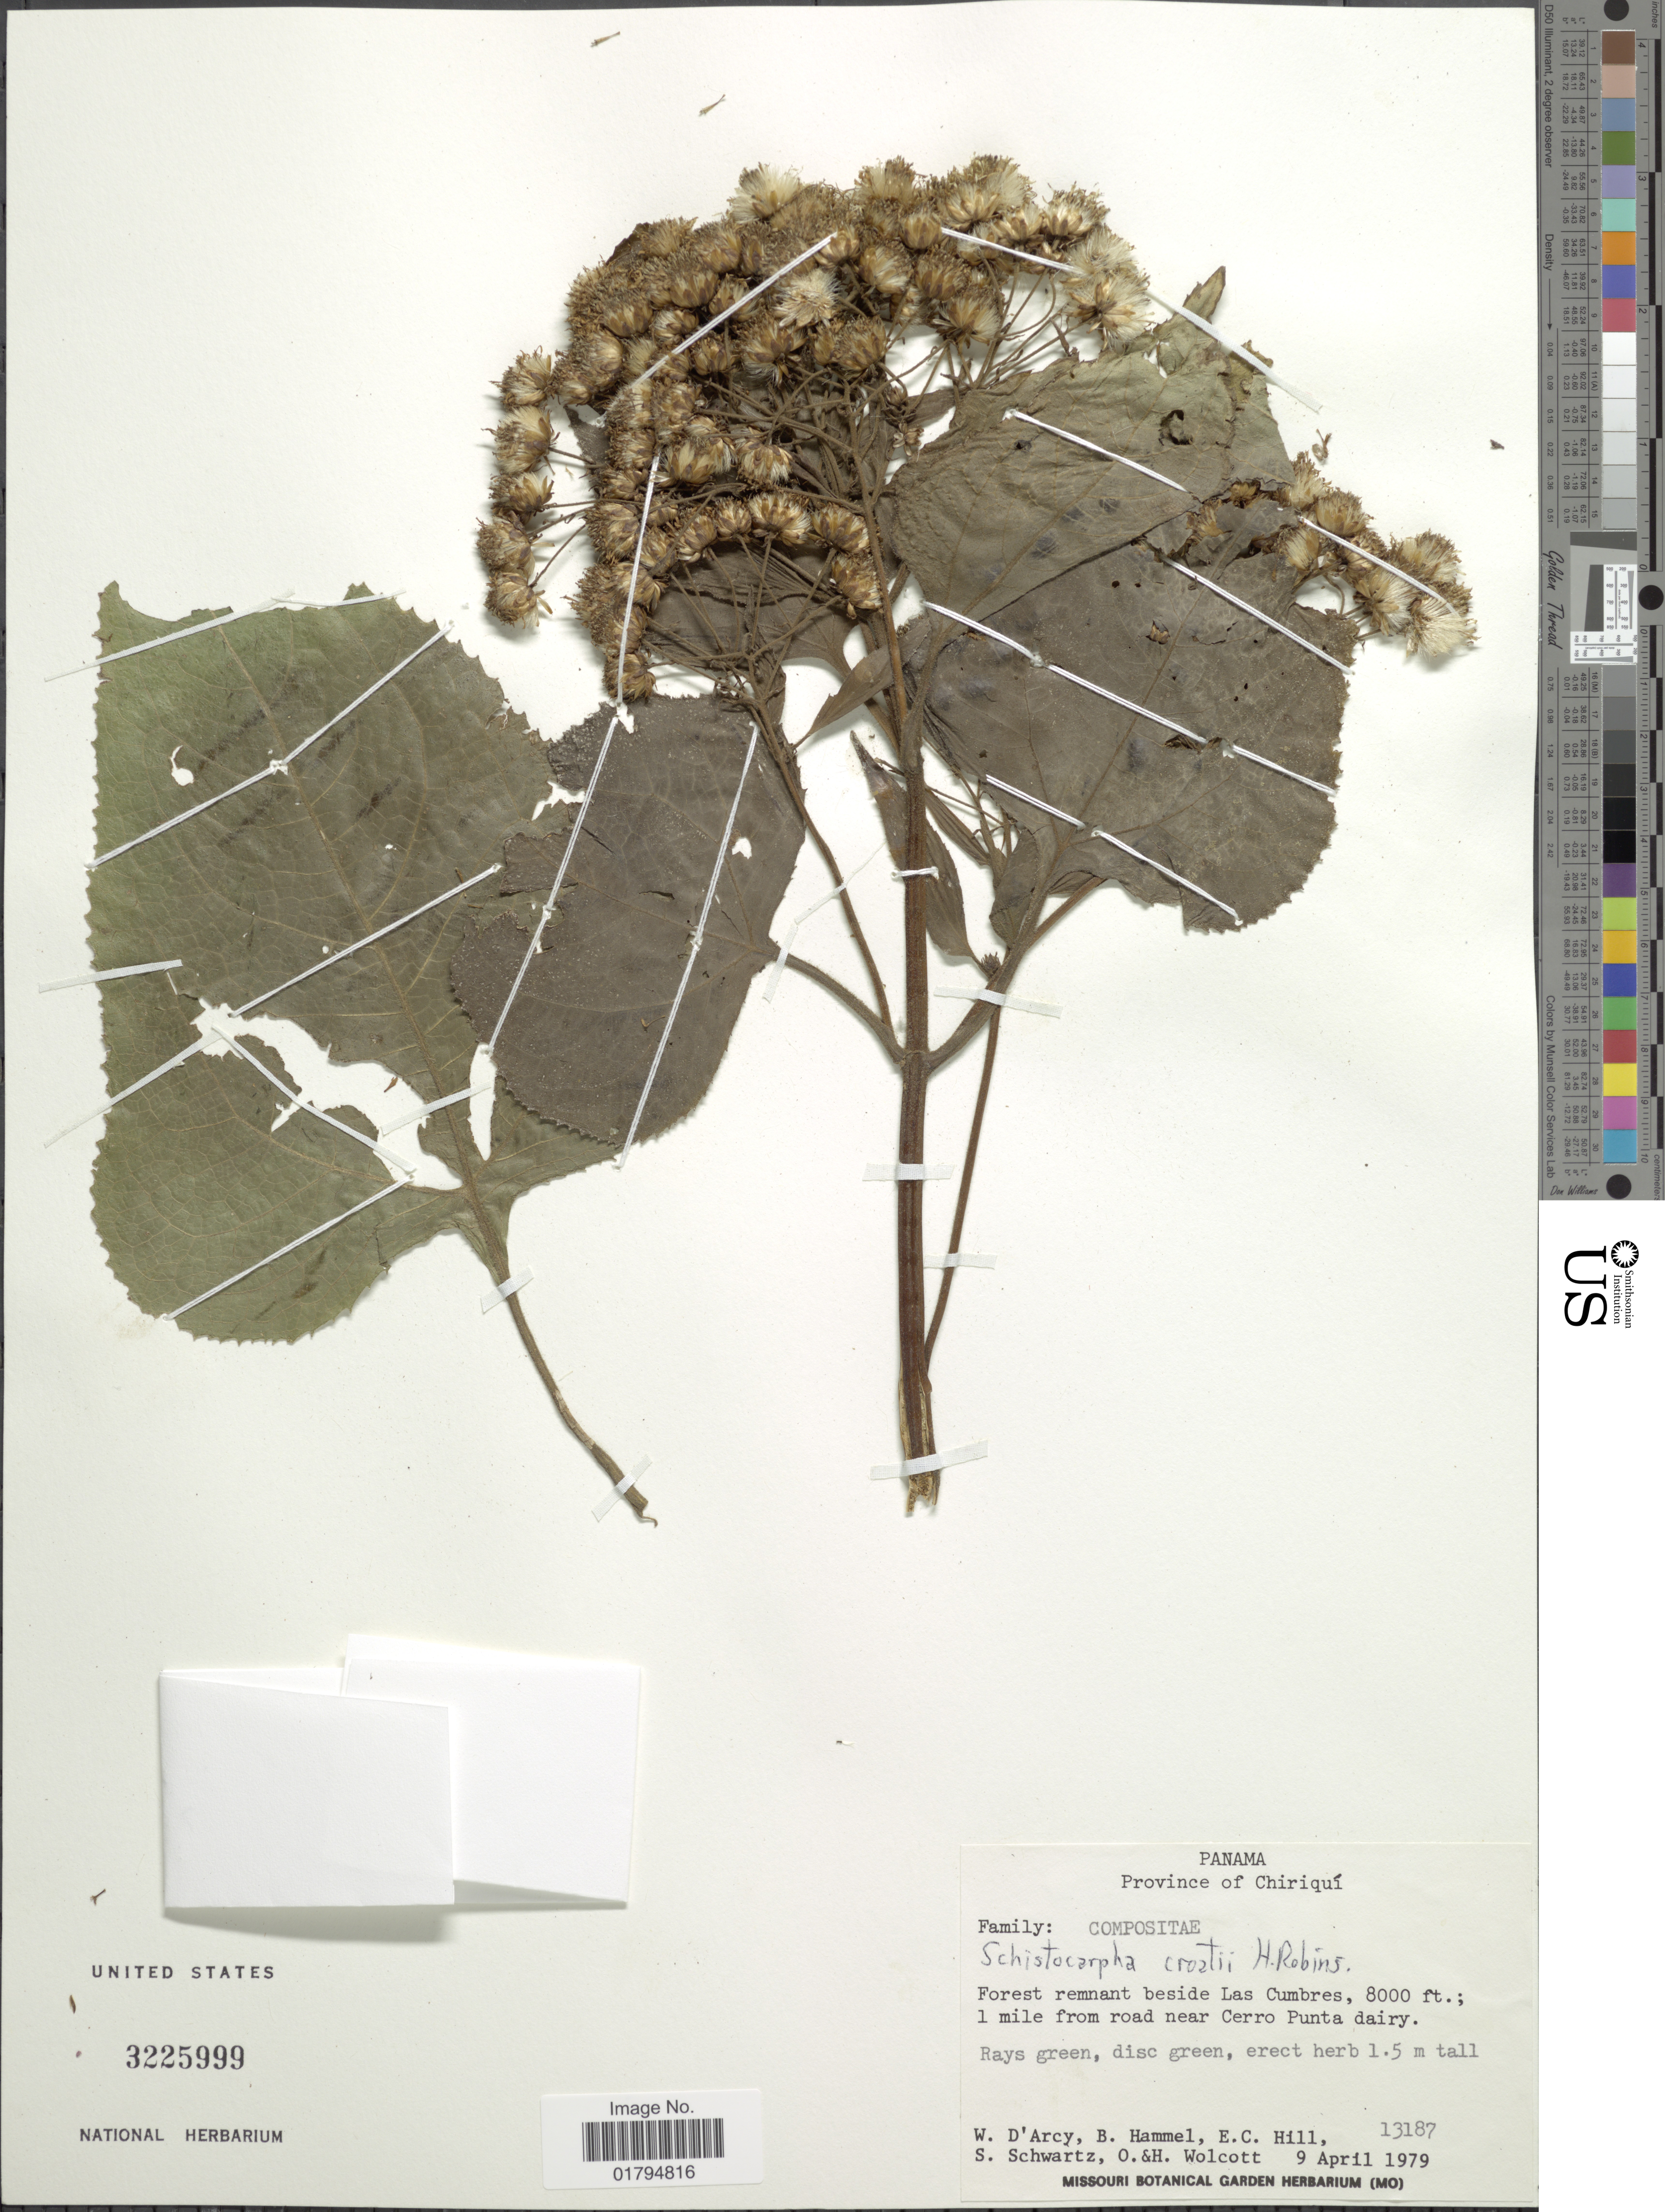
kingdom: Plantae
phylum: Tracheophyta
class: Magnoliopsida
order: Asterales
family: Asteraceae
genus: Schistocarpha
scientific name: Schistocarpha croatii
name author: H. Rob.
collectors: W. G. D'Arcy, B. Hammel, E. C. Hill, S. Schwartz & et al.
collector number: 13187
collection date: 1979-04-09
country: Panama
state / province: Chiriqui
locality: Forest remnant beside Las Cumbres, 1 mile from road near Cerro Punta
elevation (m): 2438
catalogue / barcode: US 3225999